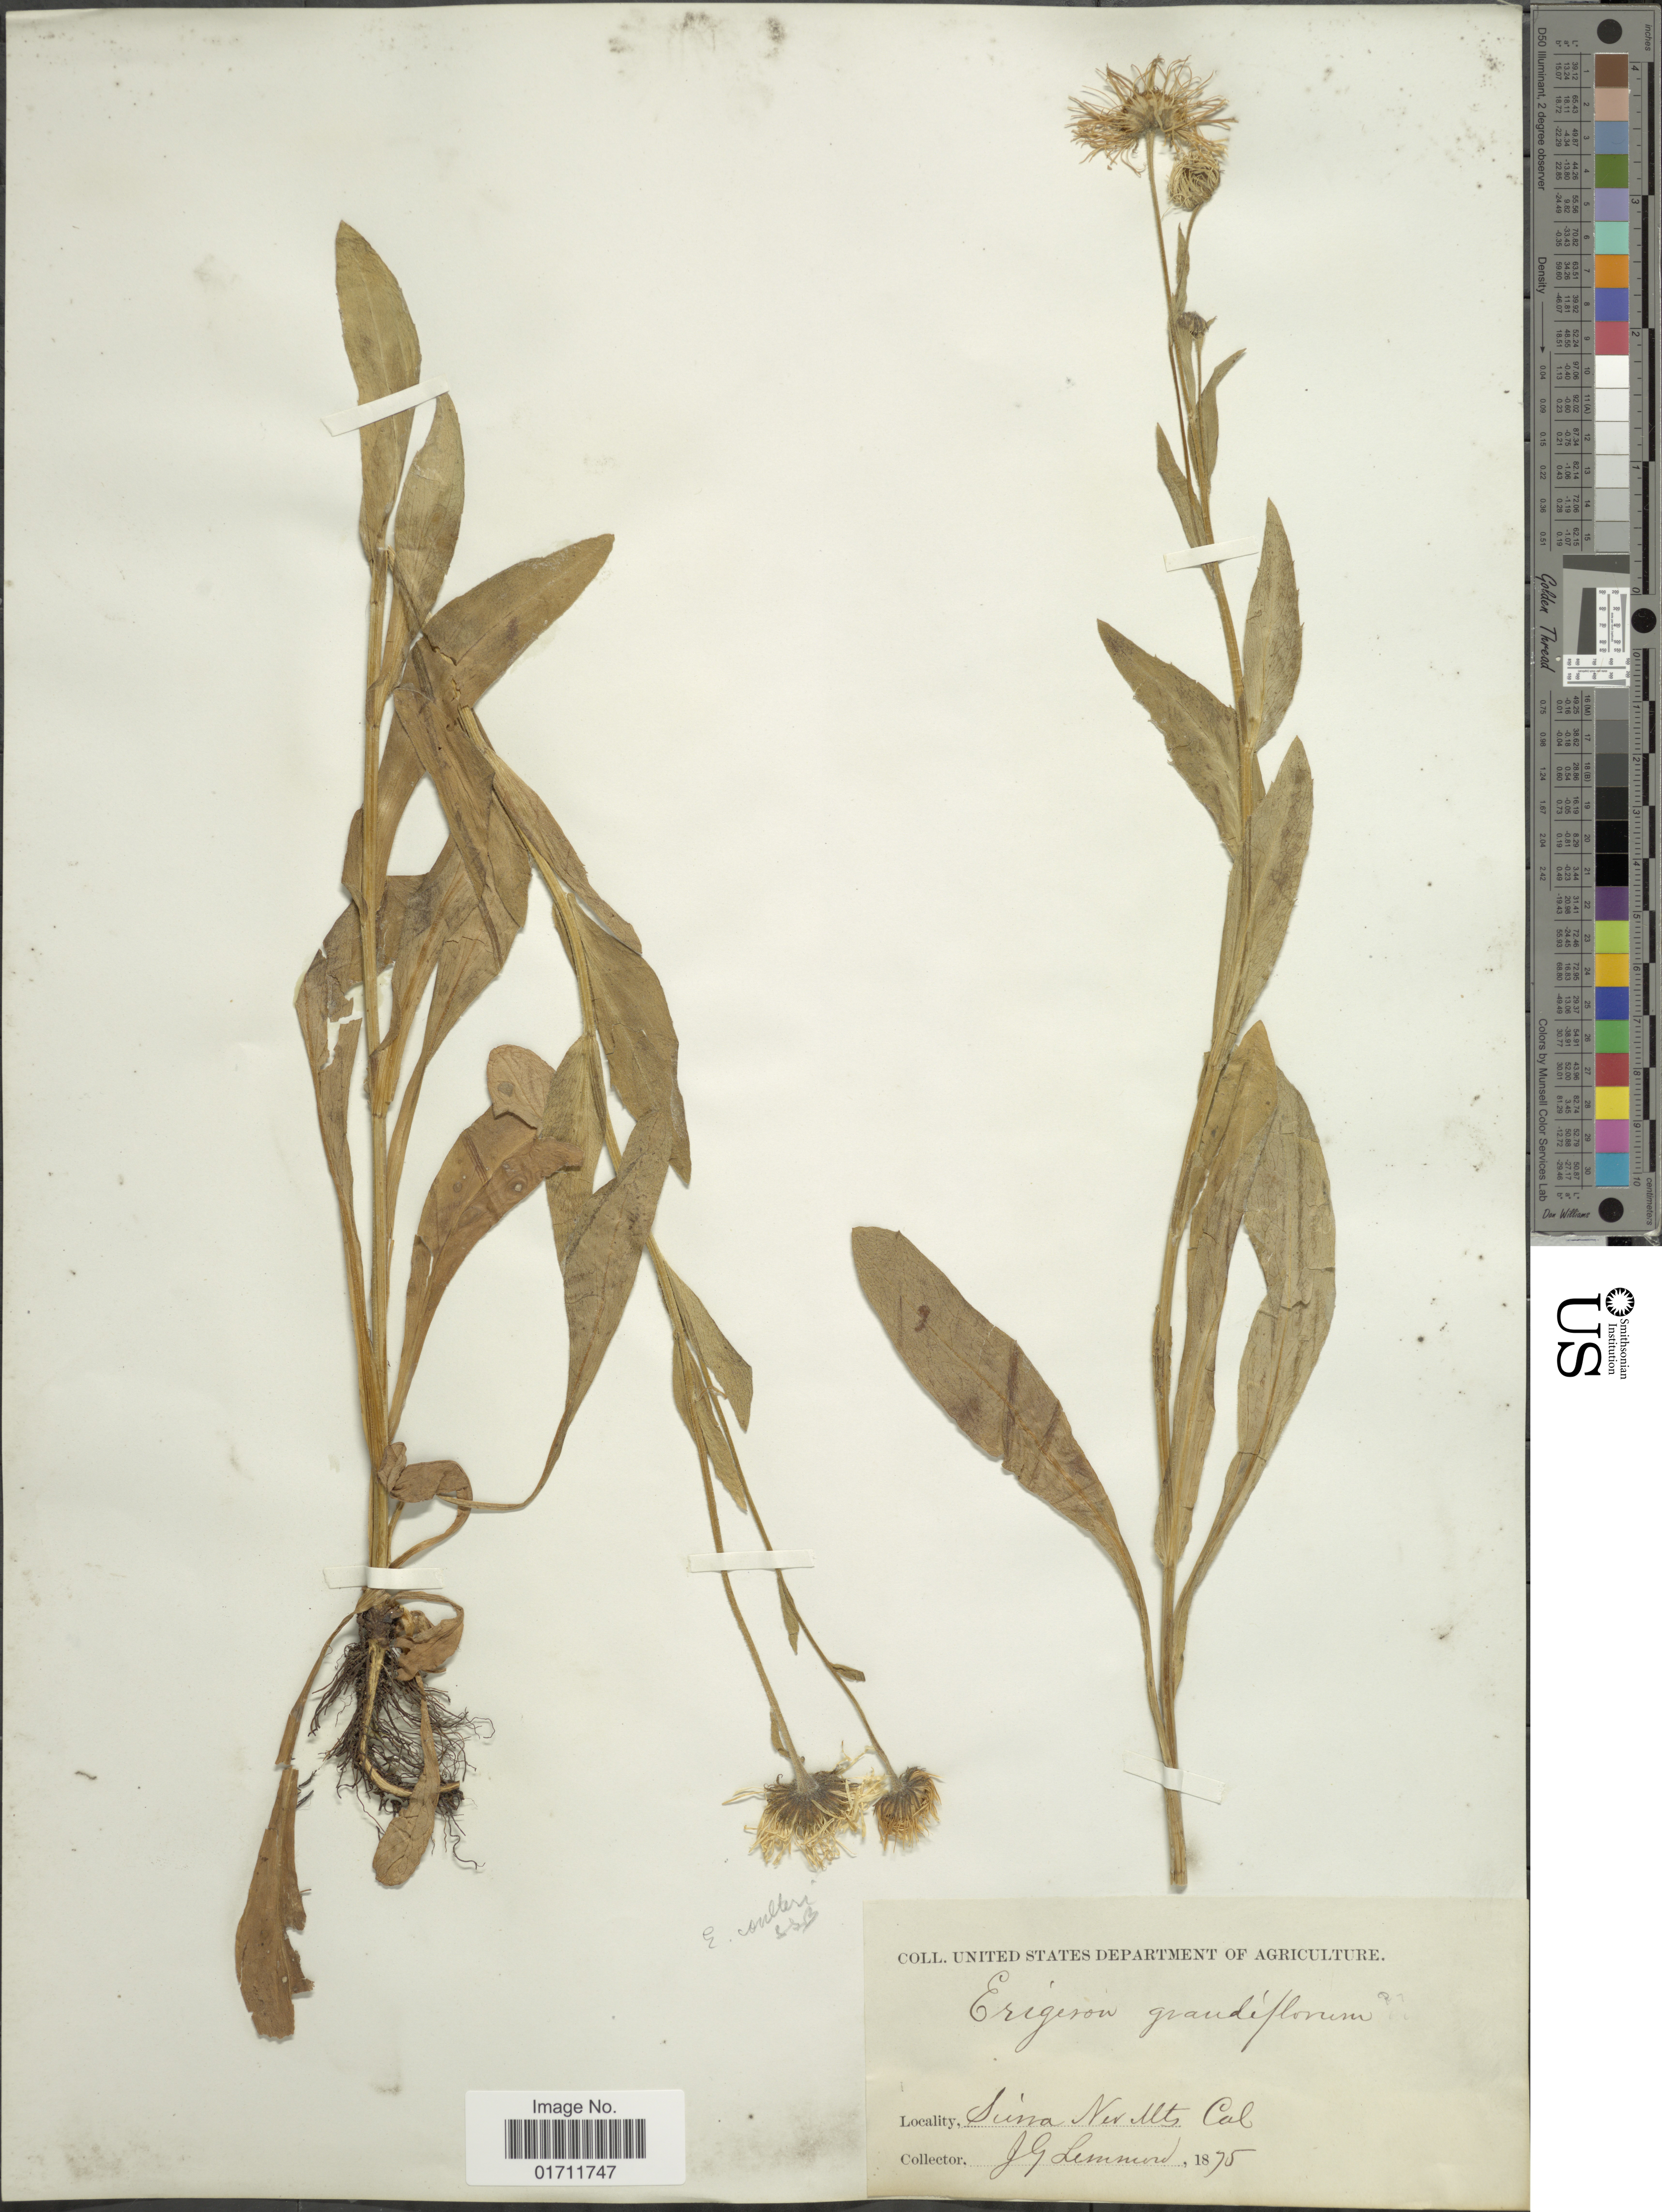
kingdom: Plantae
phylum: Tracheophyta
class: Magnoliopsida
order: Asterales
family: Asteraceae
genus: Erigeron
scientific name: Erigeron coulteri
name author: Porter in Porter & J.M. Coult.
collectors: J. Lemmon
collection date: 1875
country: United States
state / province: California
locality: Sierra Nev Mts